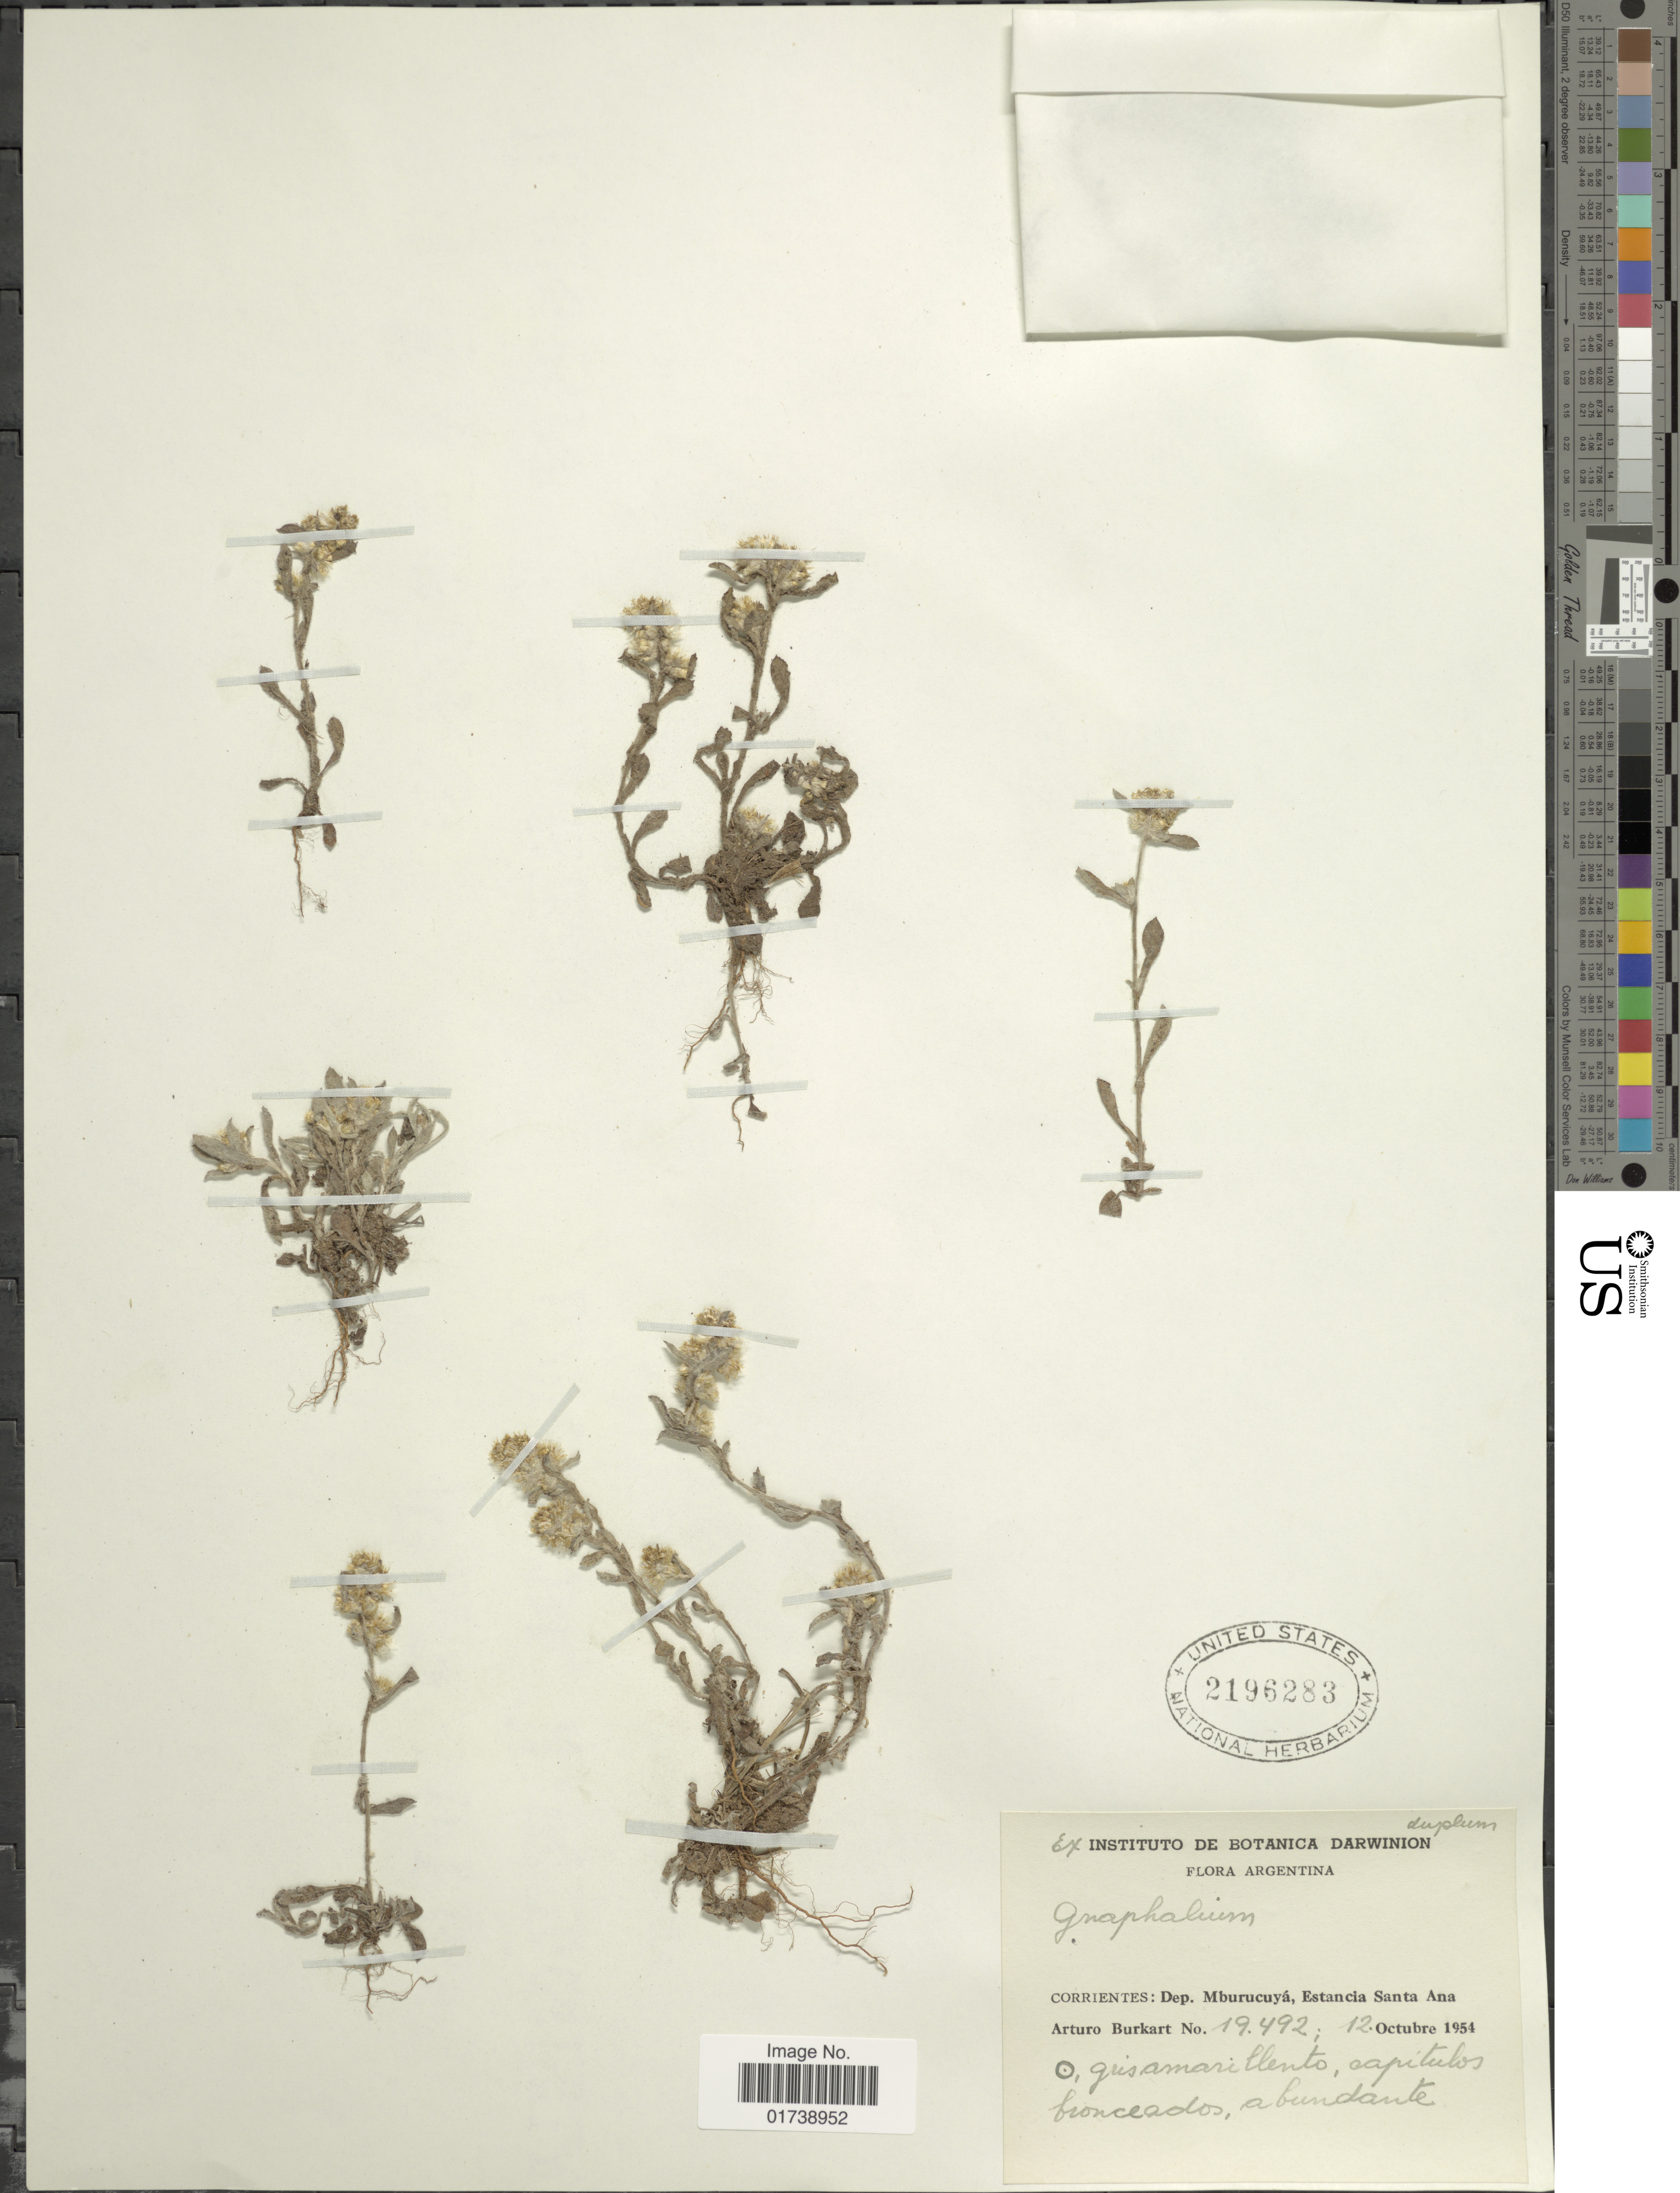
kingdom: Plantae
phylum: Tracheophyta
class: Magnoliopsida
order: Asterales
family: Asteraceae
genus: Gamochaeta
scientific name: Gamochaeta sp.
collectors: A. E. Burkart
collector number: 19492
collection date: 1954-10-12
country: Argentina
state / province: Corrientes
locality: Dep. Mburucuya, Estancia Santa Ana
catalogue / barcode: US 2196283